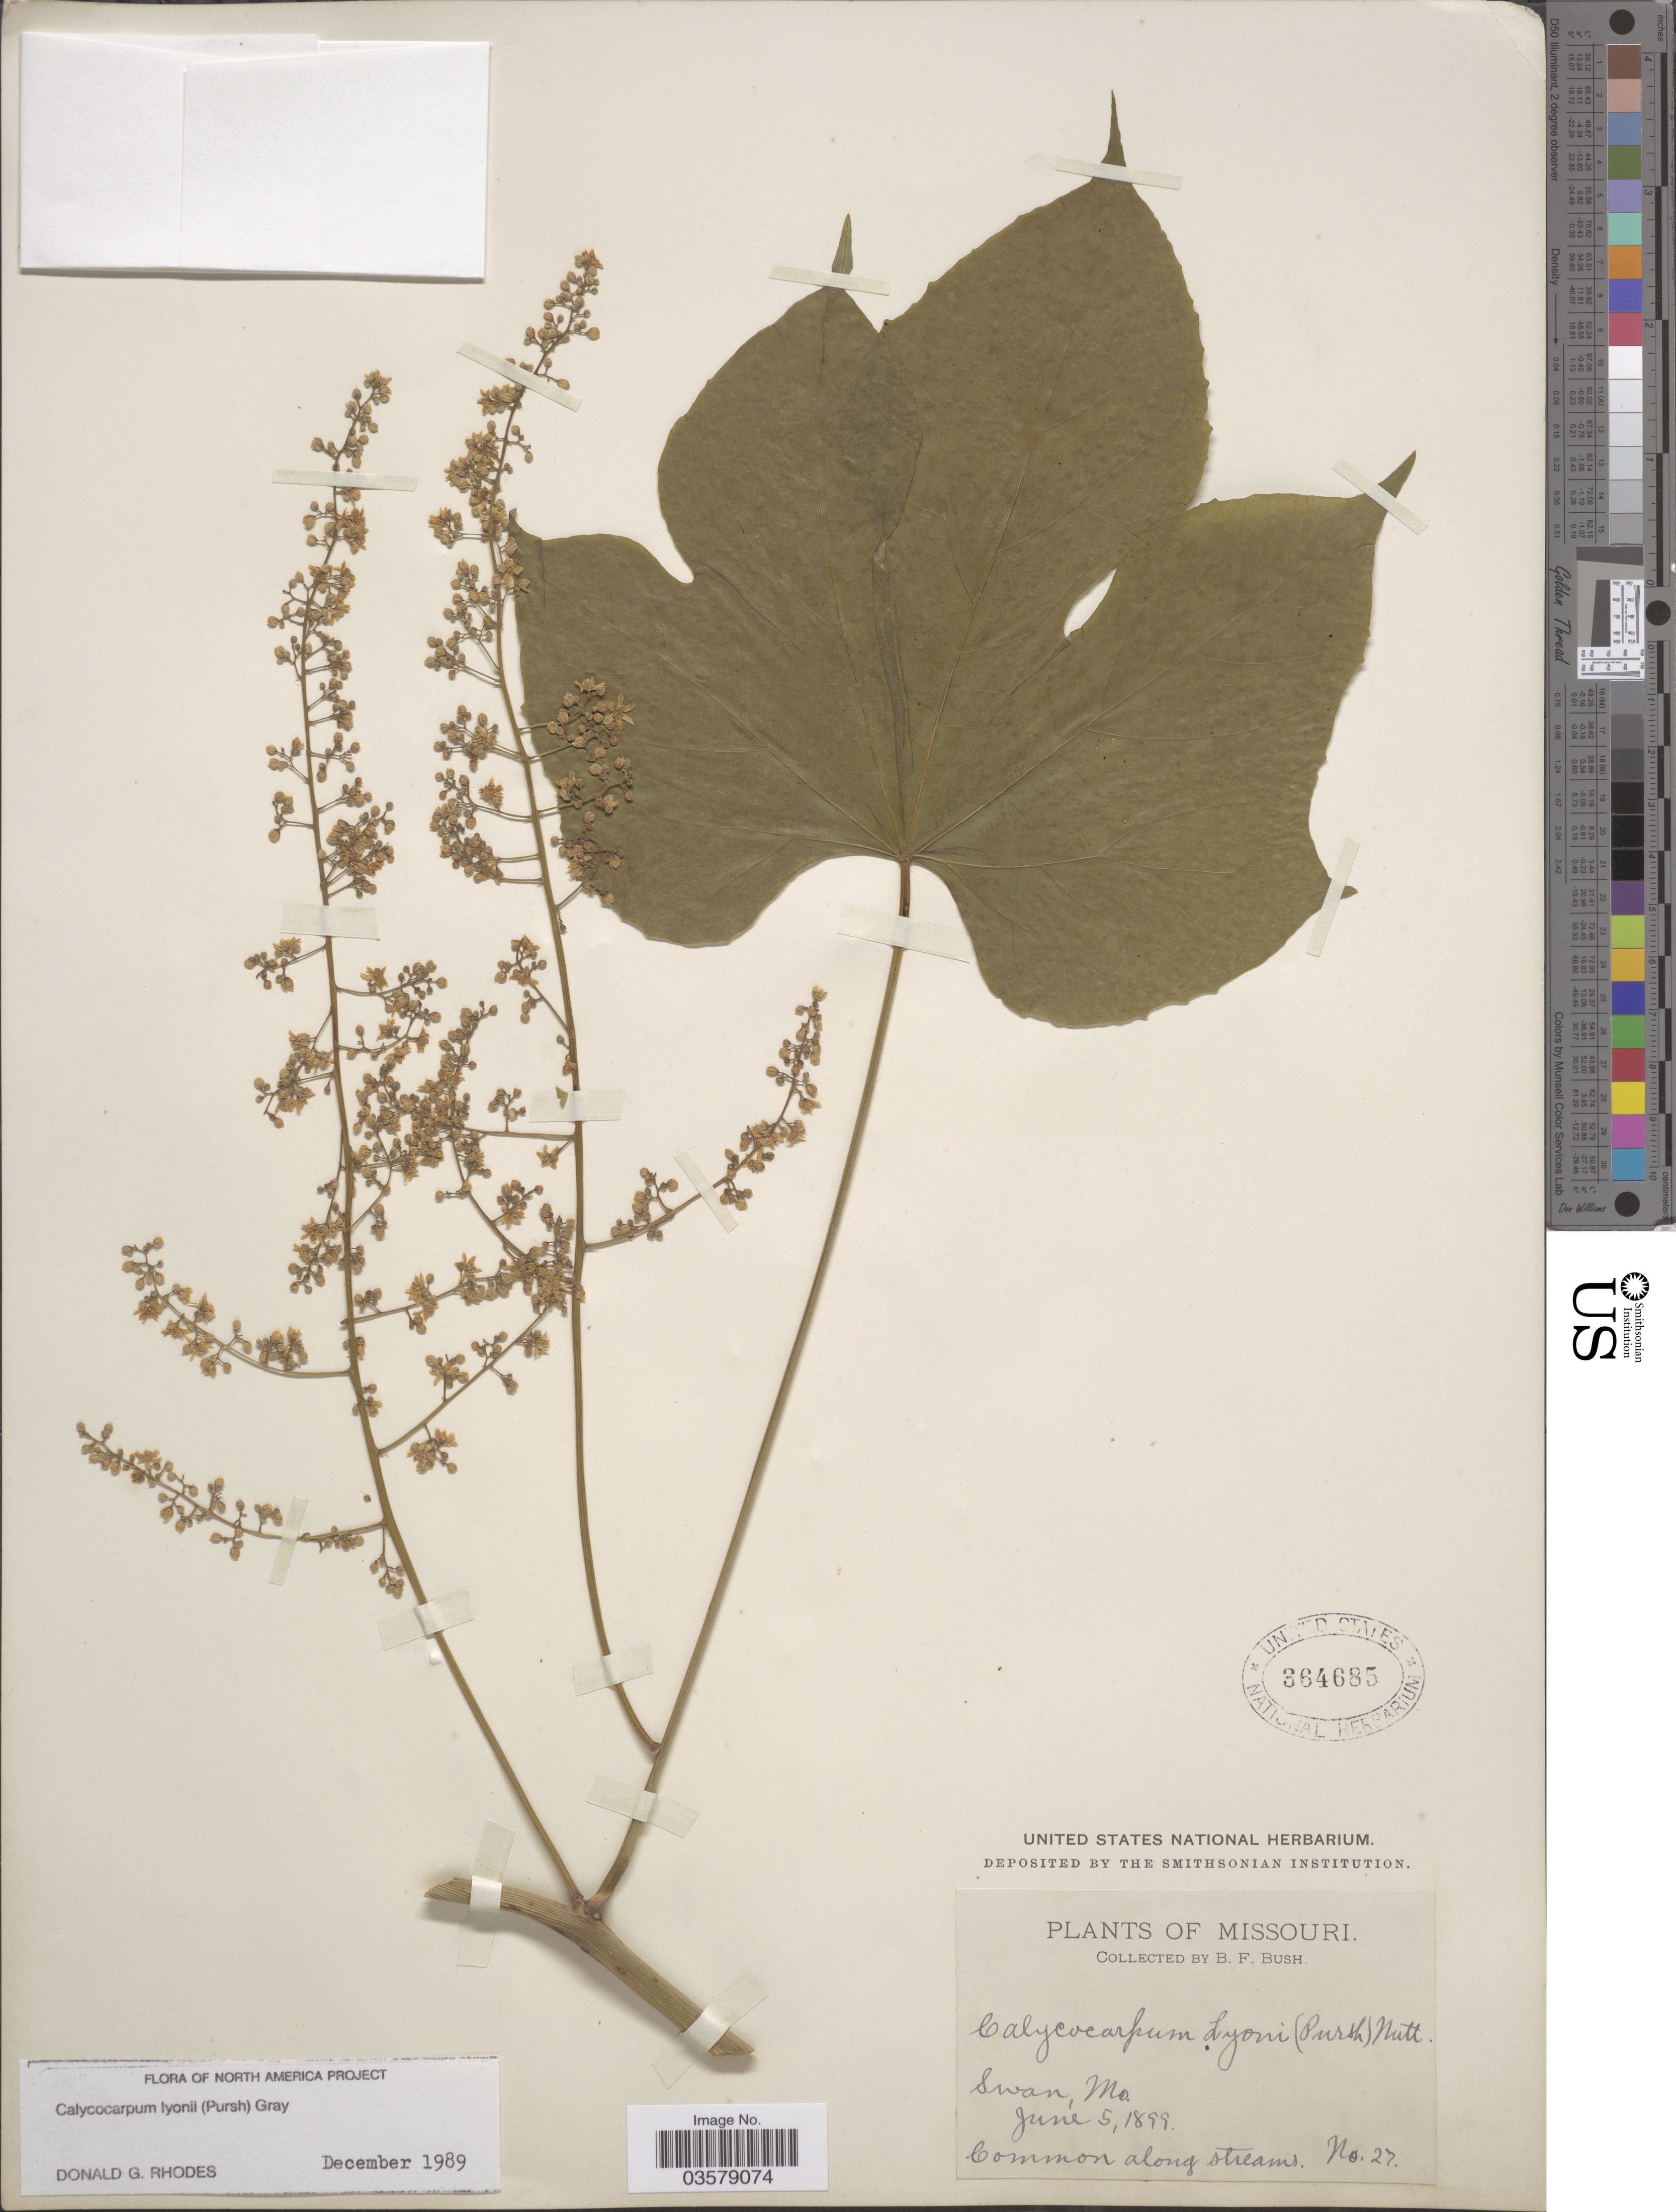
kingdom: Plantae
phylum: Tracheophyta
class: Magnoliopsida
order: Ranunculales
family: Menispermaceae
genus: Calycocarpum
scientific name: Calycocarpum lyonii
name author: (Pursh) A. Gray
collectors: B. F. Bush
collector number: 27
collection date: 1899-06-05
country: United States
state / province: Missouri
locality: Swan.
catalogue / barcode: US 364685